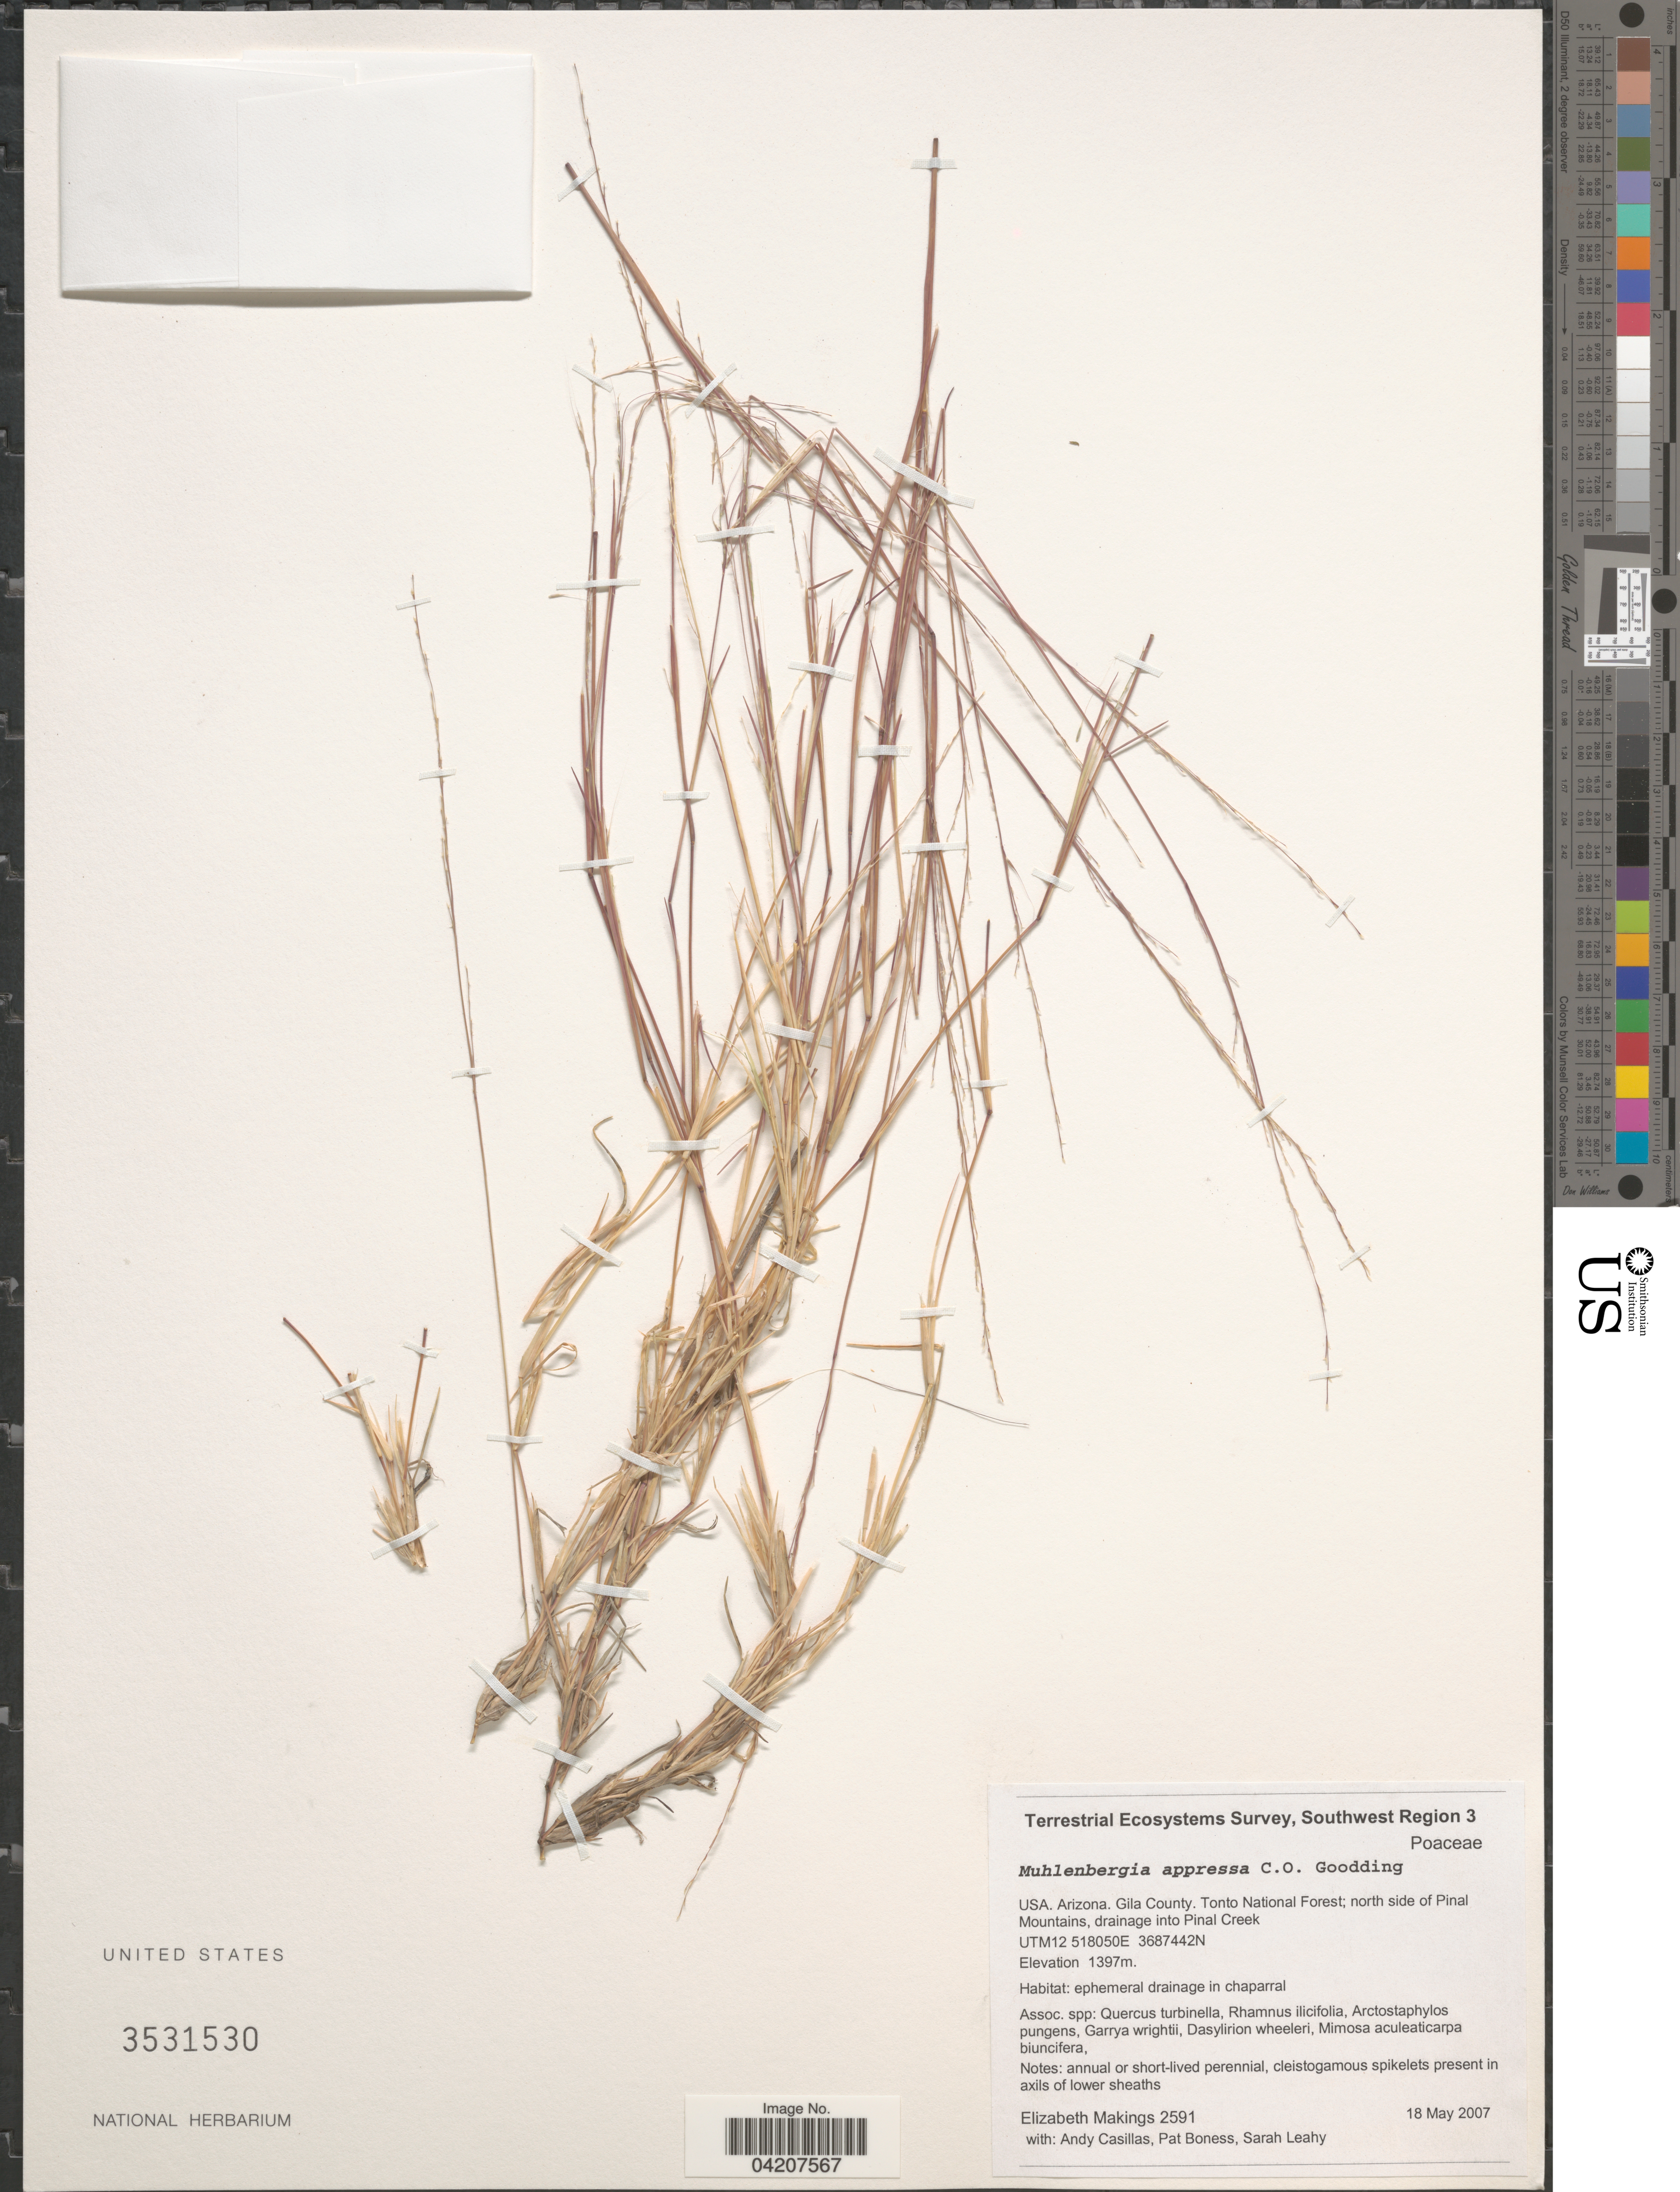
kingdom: Plantae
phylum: Tracheophyta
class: Liliopsida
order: Poales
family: Poaceae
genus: Muhlenbergia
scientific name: Muhlenbergia appressa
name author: C.O. Goodd.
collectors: E. Makings, A. Casillas, P. Boness & S. Leahy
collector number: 2591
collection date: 2007-05-18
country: United States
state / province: Arizona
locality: Terrestrial Ecosystems Survey, Southwest Region 3. Gila County. Tonto National Forest; north side of Pinal Mountains, drainage into Pinal Creek. UTM12.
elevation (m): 1397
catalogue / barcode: US 3531530